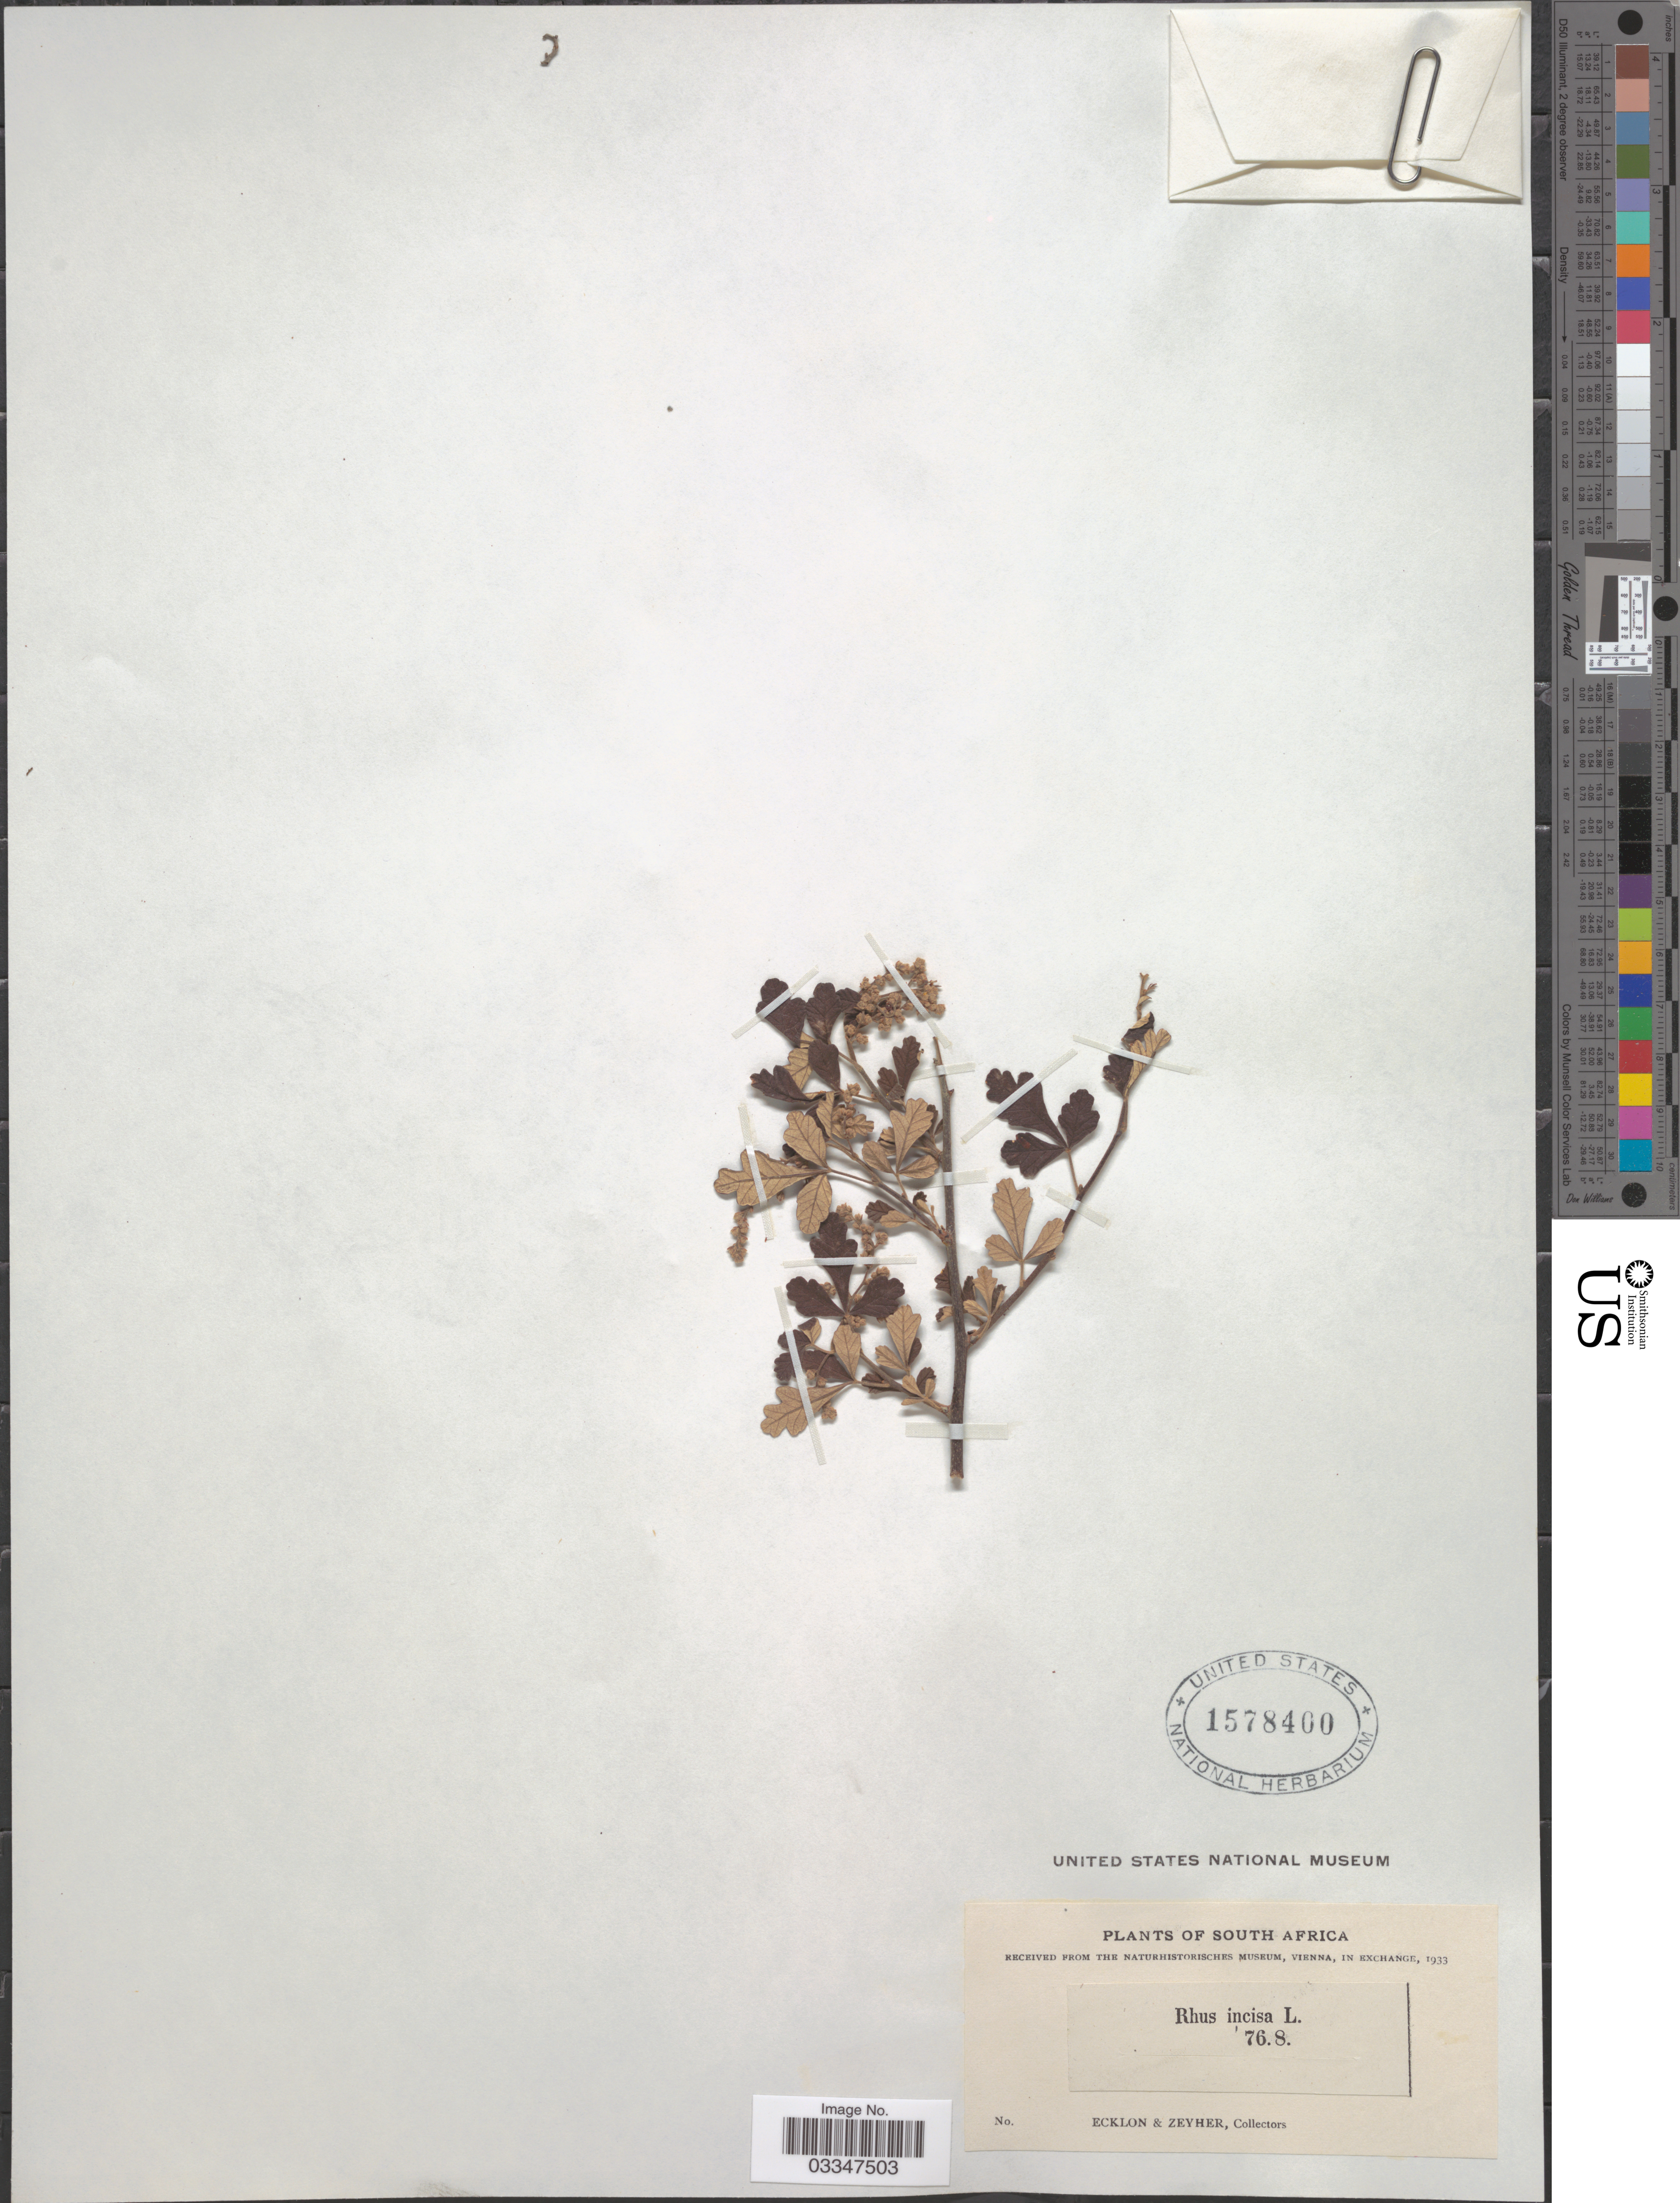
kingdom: Plantae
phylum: Tracheophyta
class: Magnoliopsida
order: Sapindales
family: Anacardiaceae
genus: Rhus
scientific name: Rhus incisa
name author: L. f.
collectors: -. Ecklon & -. Zeyher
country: South Africa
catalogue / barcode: US 1578400